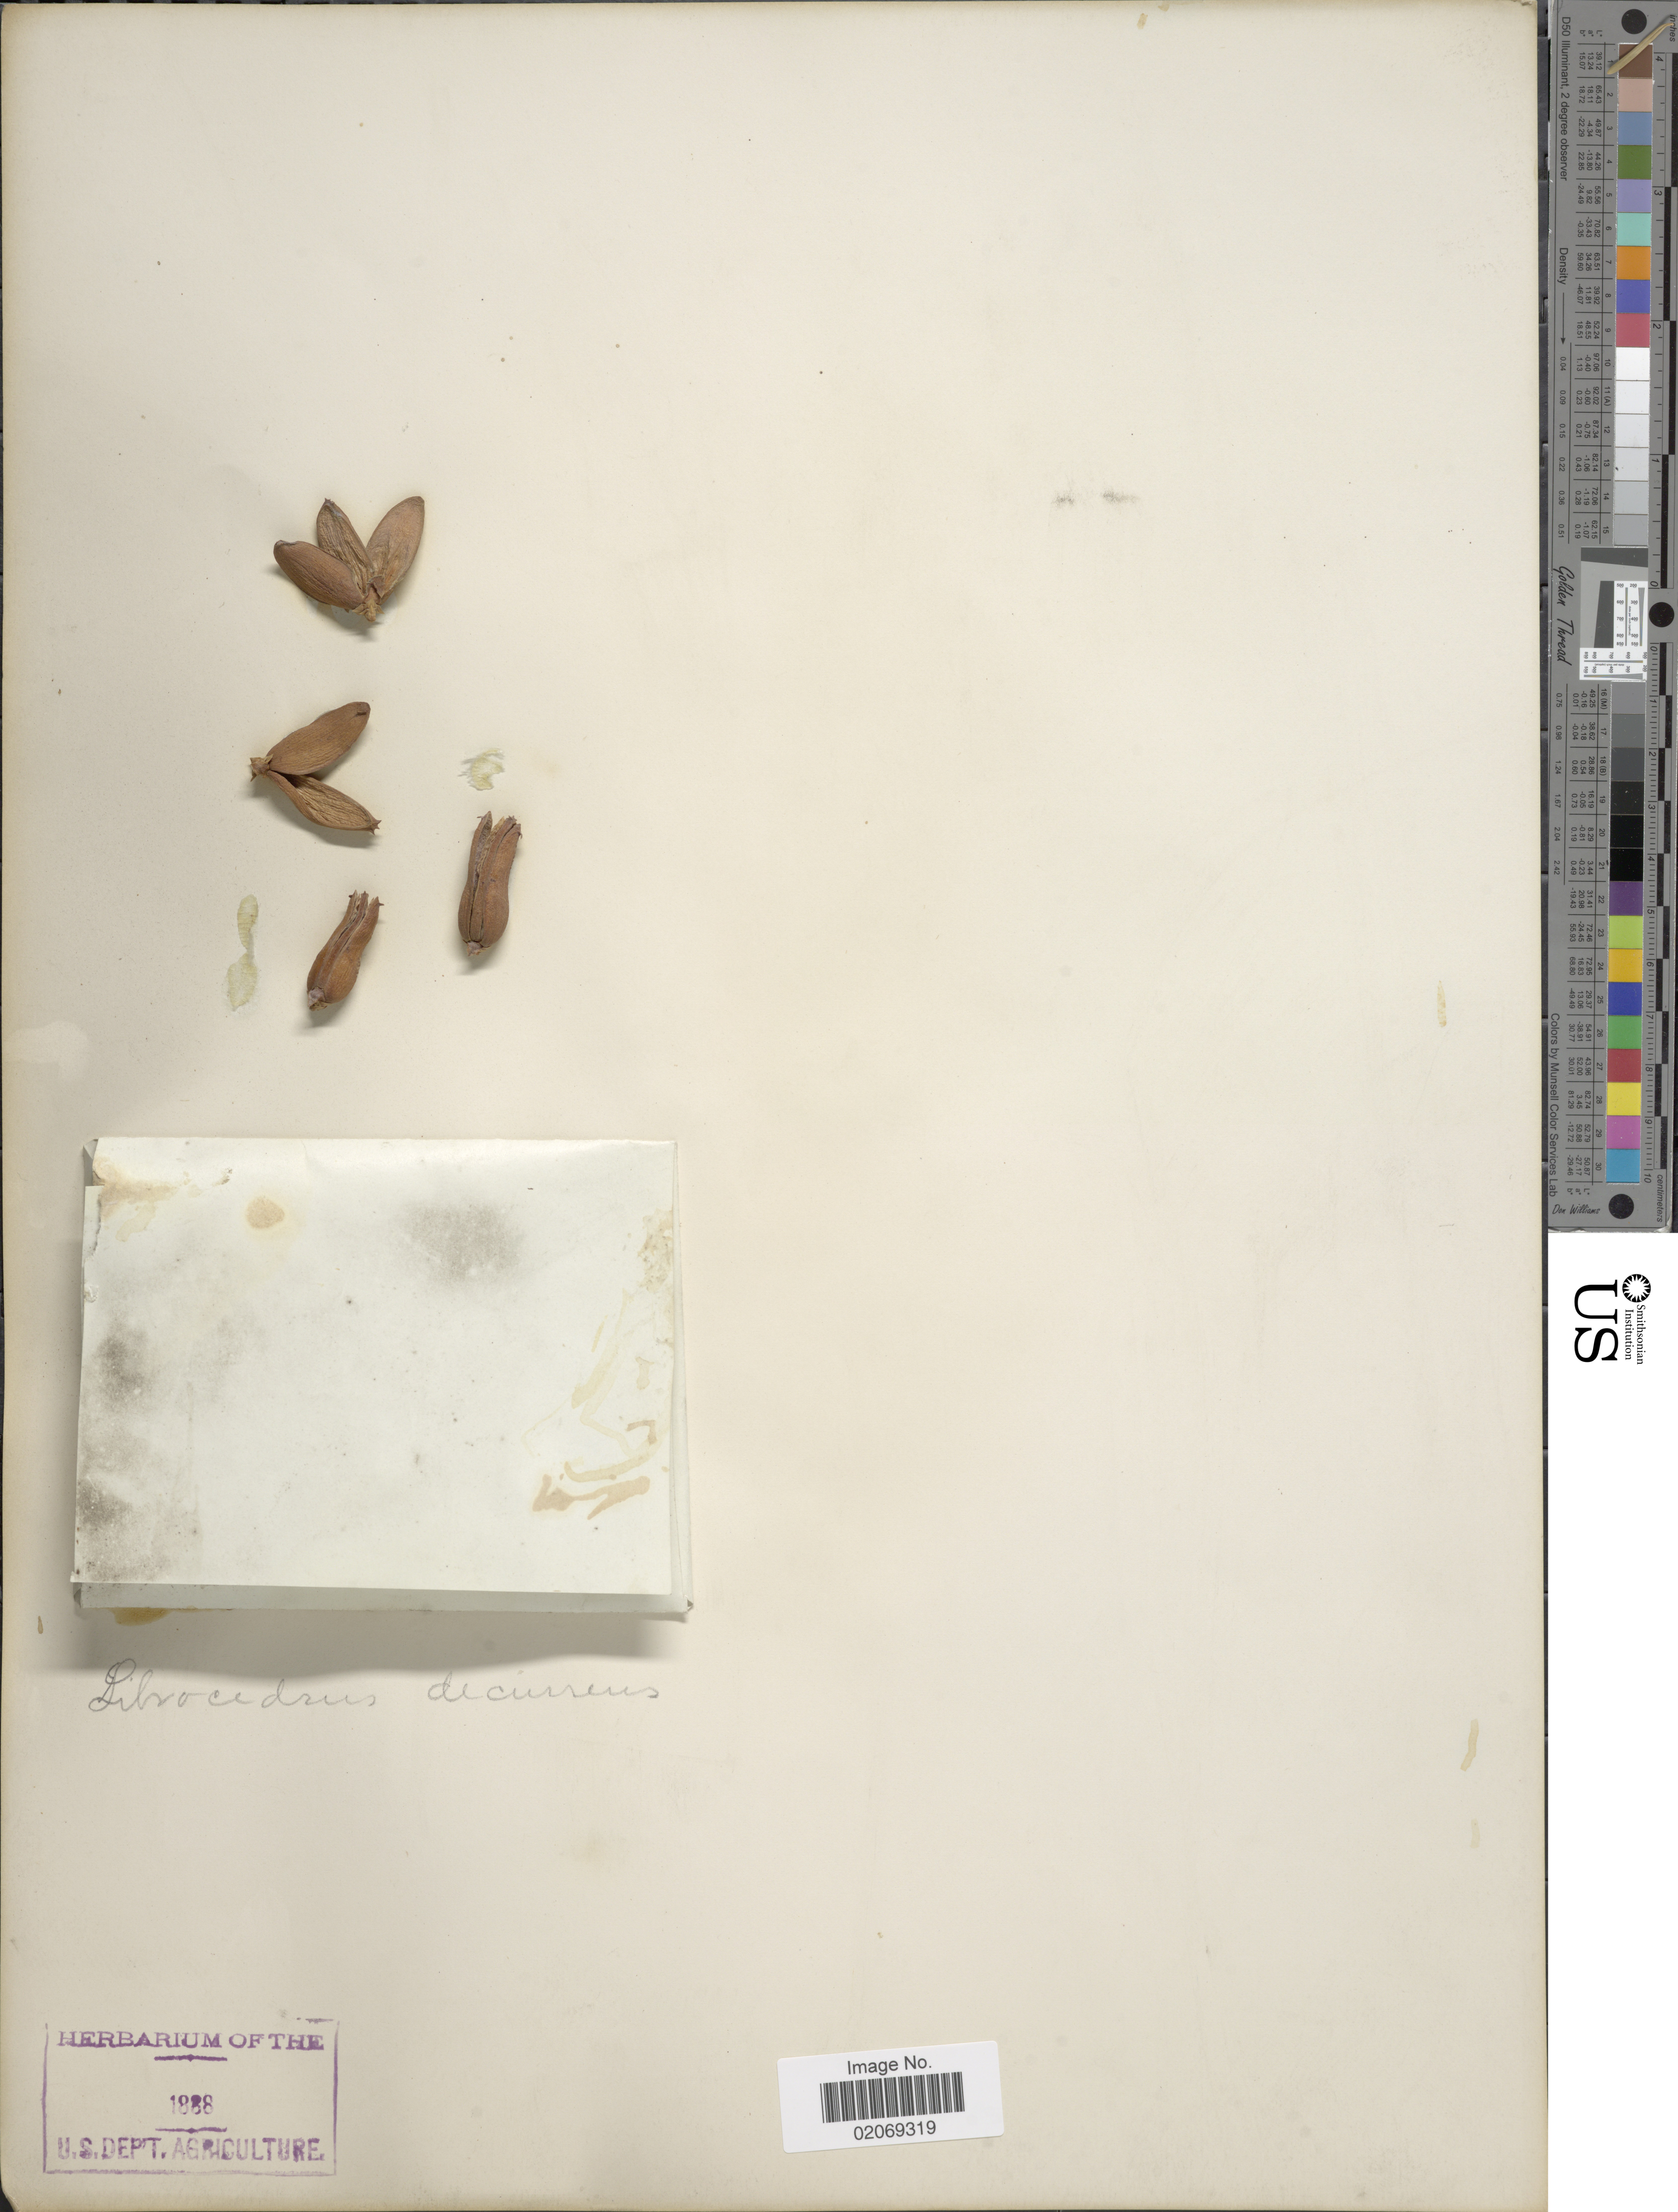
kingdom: Plantae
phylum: Tracheophyta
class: Pinopsida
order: Pinales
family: Cupressaceae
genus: Libocedrus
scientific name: Libocedrus decurrens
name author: Torr.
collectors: Facchini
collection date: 1888